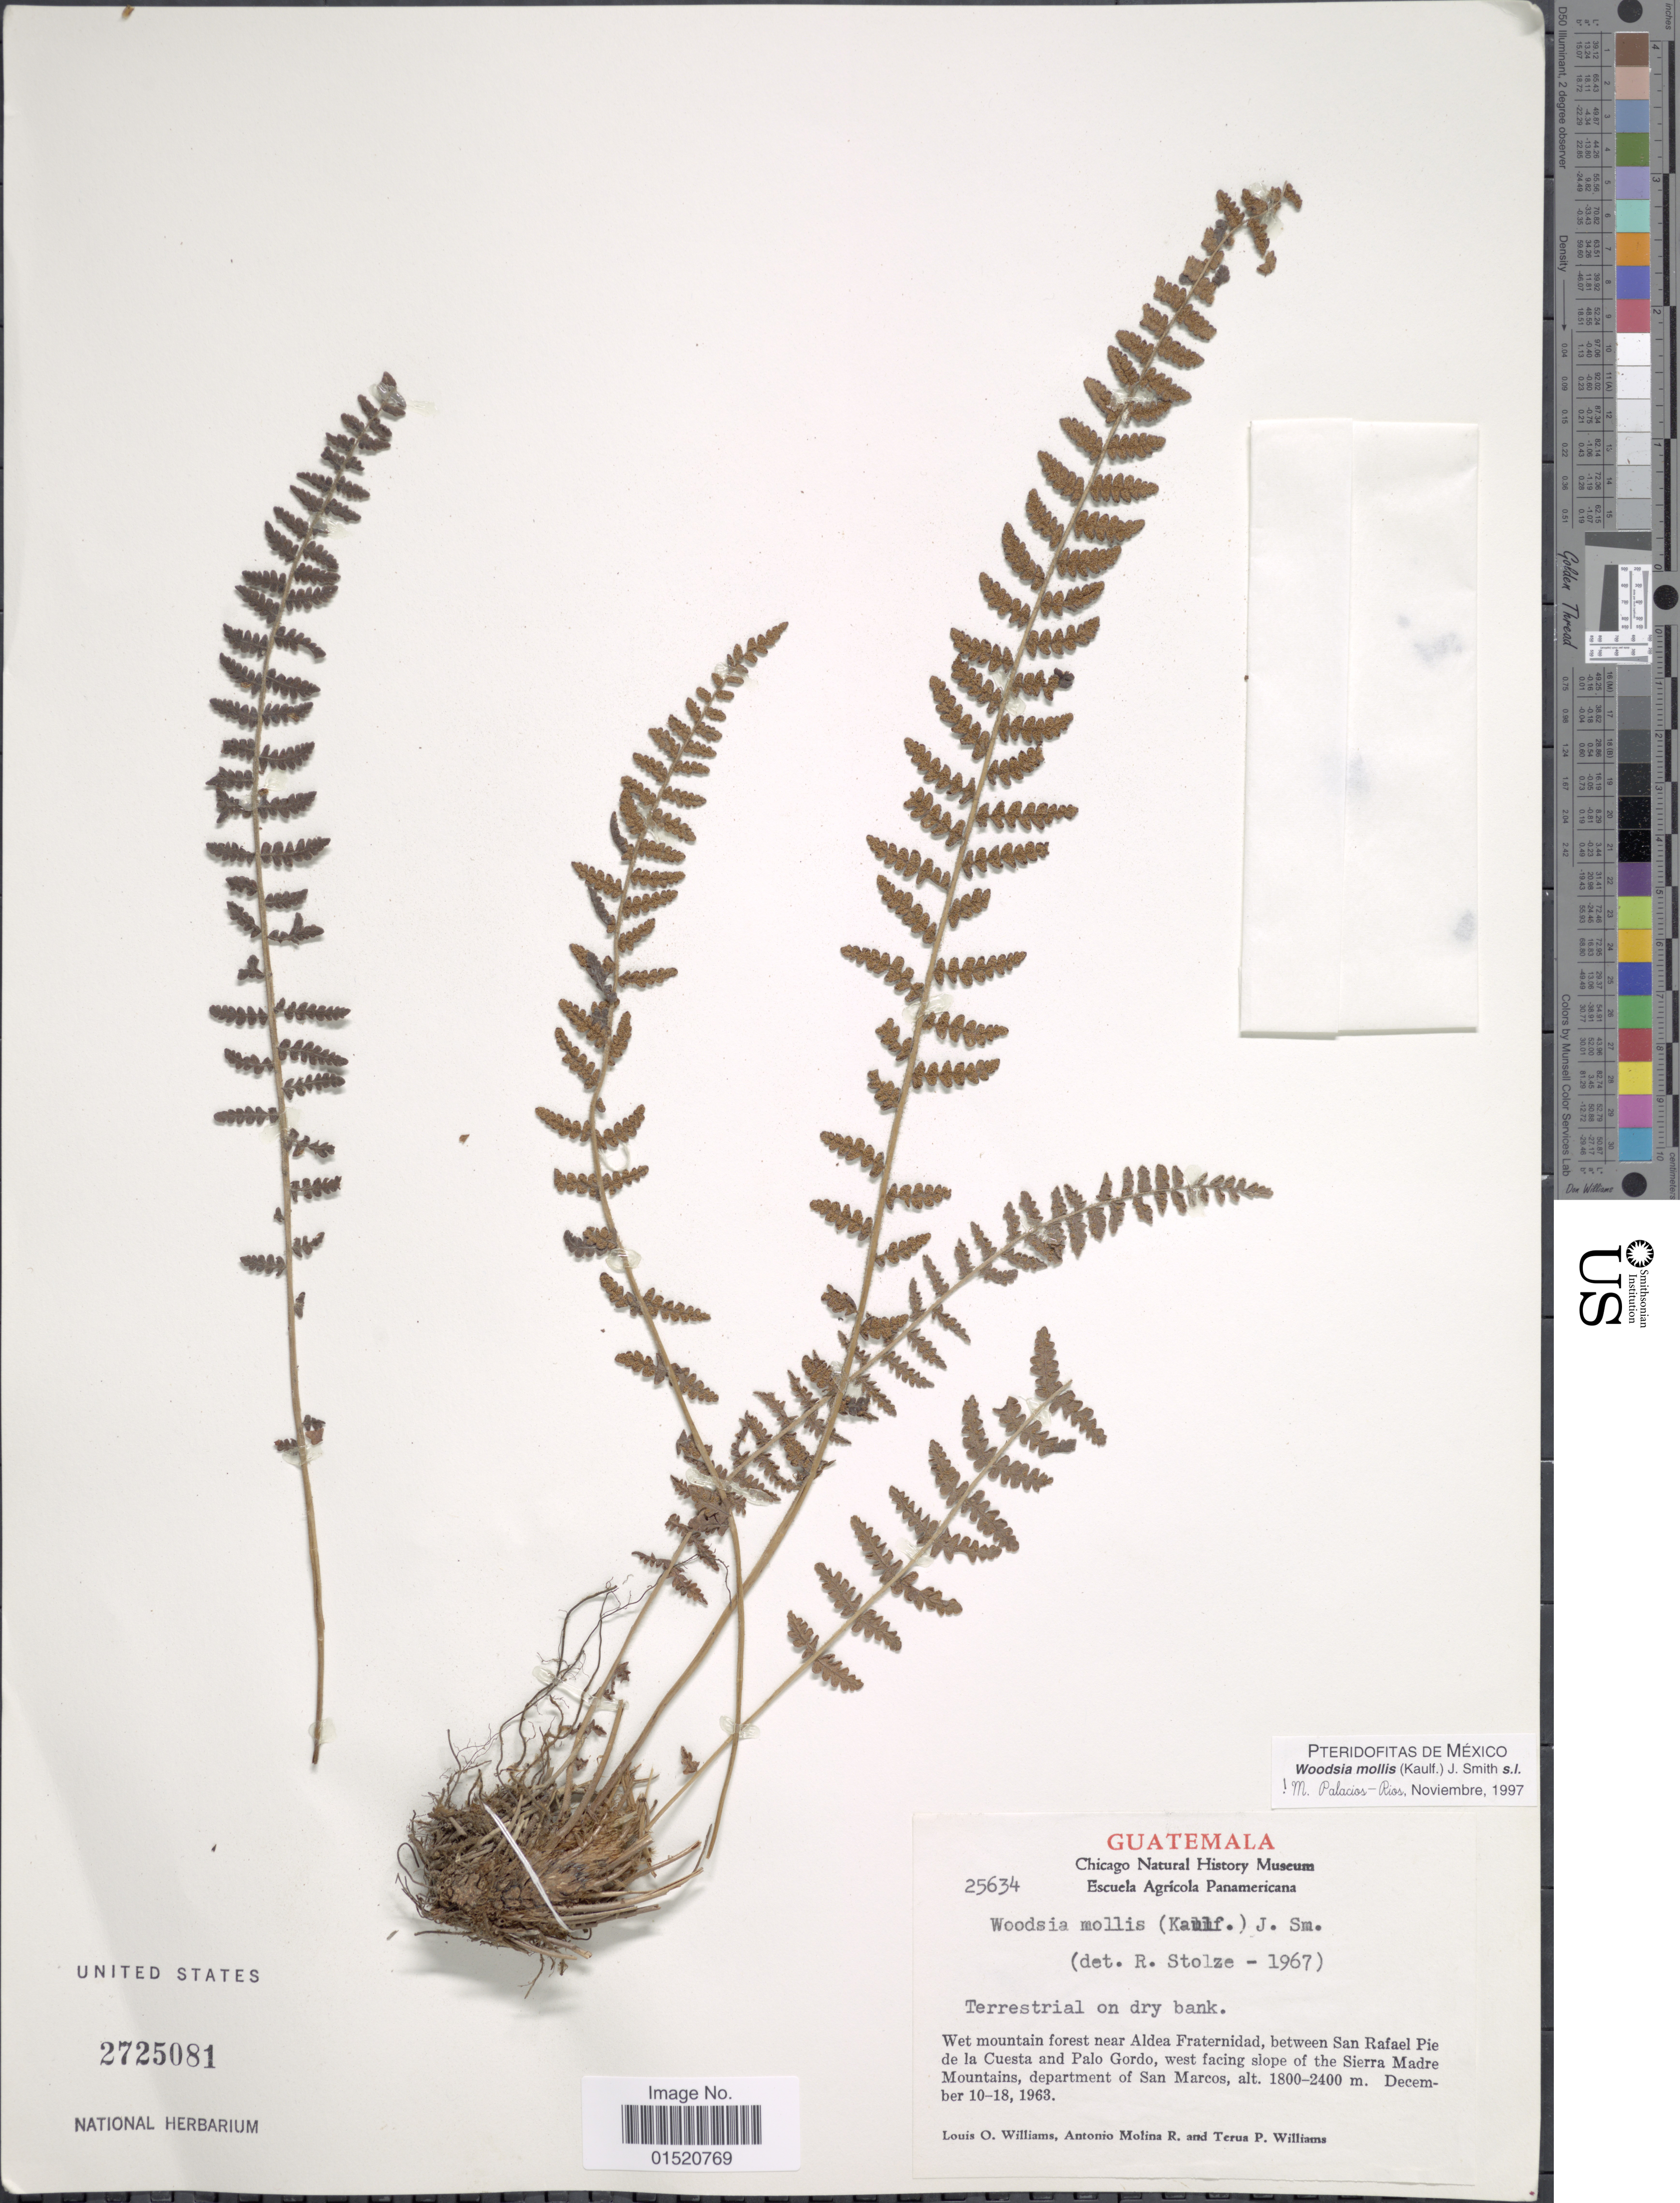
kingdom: Plantae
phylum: Tracheophyta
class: Polypodiopsida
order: Polypodiales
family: Woodsiaceae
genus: Woodsia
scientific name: Woodsia mollis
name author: (Kaulf.) J. Sm.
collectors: L. O. Williams, A. Molina R. & T. P. Williams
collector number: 25634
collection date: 1963-12-10/1963-12-18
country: Guatemala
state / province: San Marcos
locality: Wet mountain forest near Aldea Fraternidad, between San rafael Pie de la Cuesta and Palo Gordo,w est facing slope of the Sierra Madre Mountains, department of San Marcos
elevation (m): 1800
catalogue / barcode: US 2725081